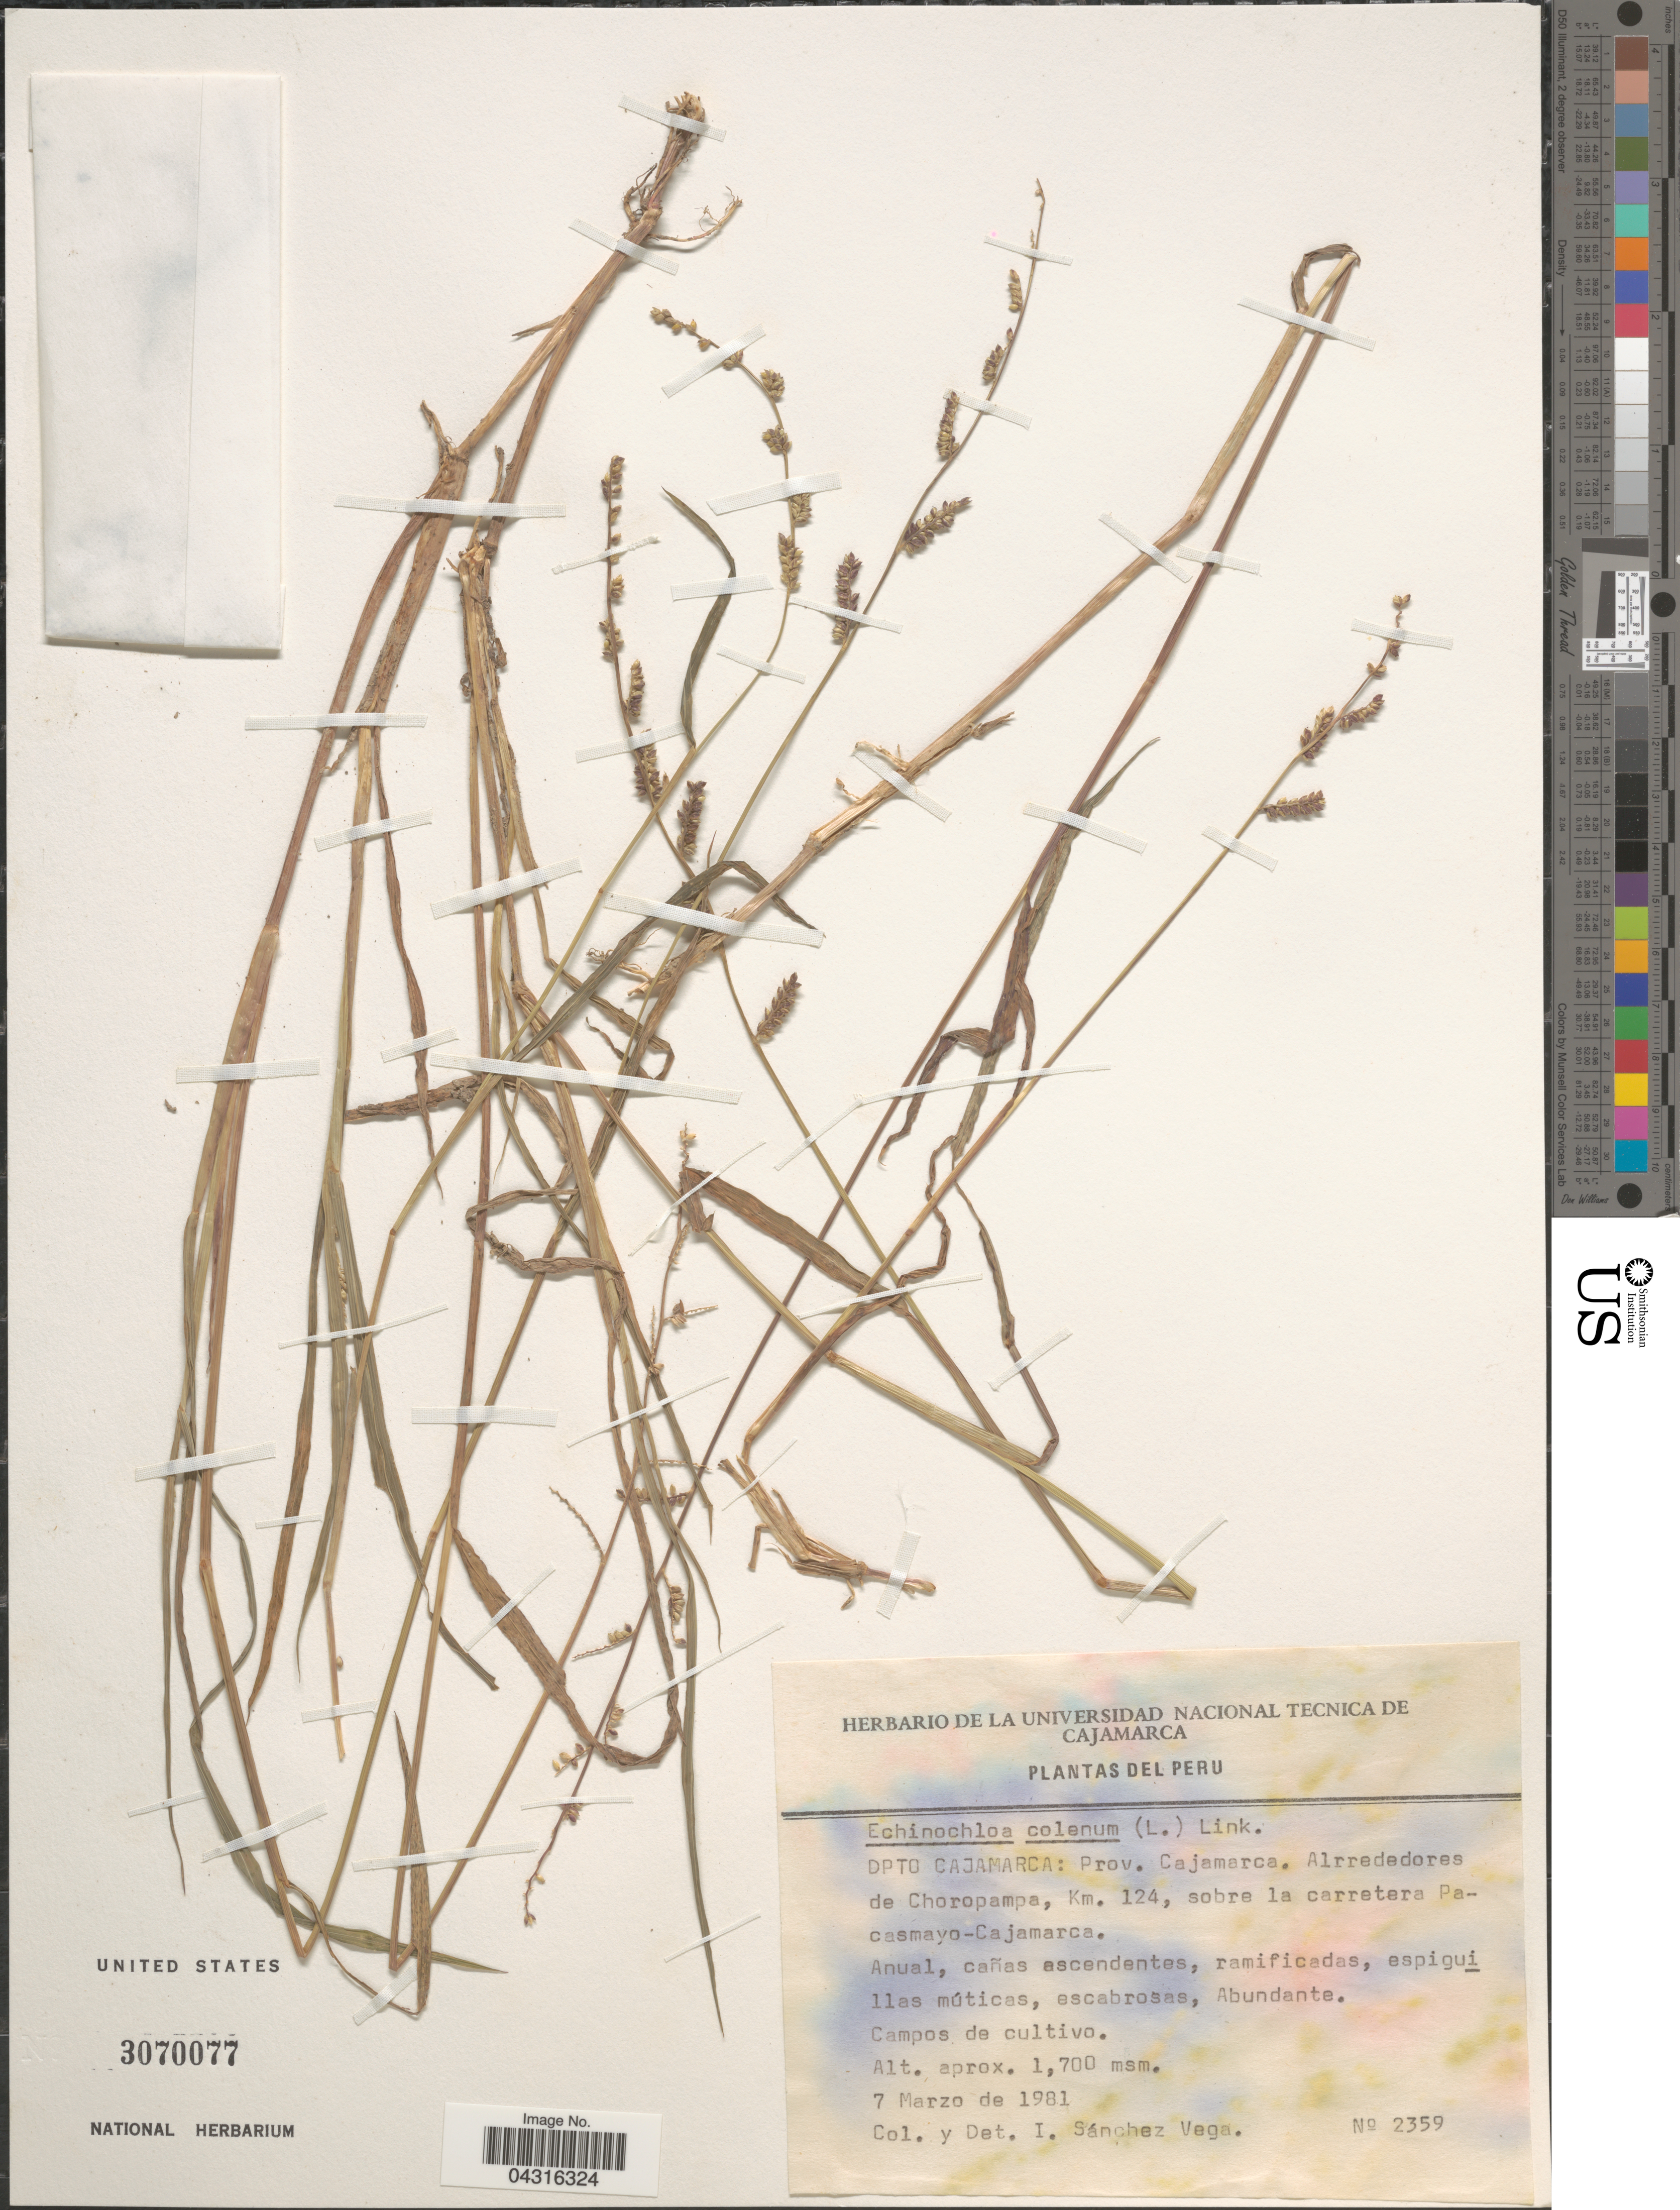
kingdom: Plantae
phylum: Tracheophyta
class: Liliopsida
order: Poales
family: Poaceae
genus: Echinochloa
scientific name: Echinochloa colona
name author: (L.) Link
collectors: I. Sánchez Vega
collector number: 2359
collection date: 1981-03-07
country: Peru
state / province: Cajamarca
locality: Dpto Cajamarca: Prov. Cajamarca. Alrrededores de Choropampa, Km. 124, sobre la carretera Pacasmayo-Cajamarca.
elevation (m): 1700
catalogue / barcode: US 3070077